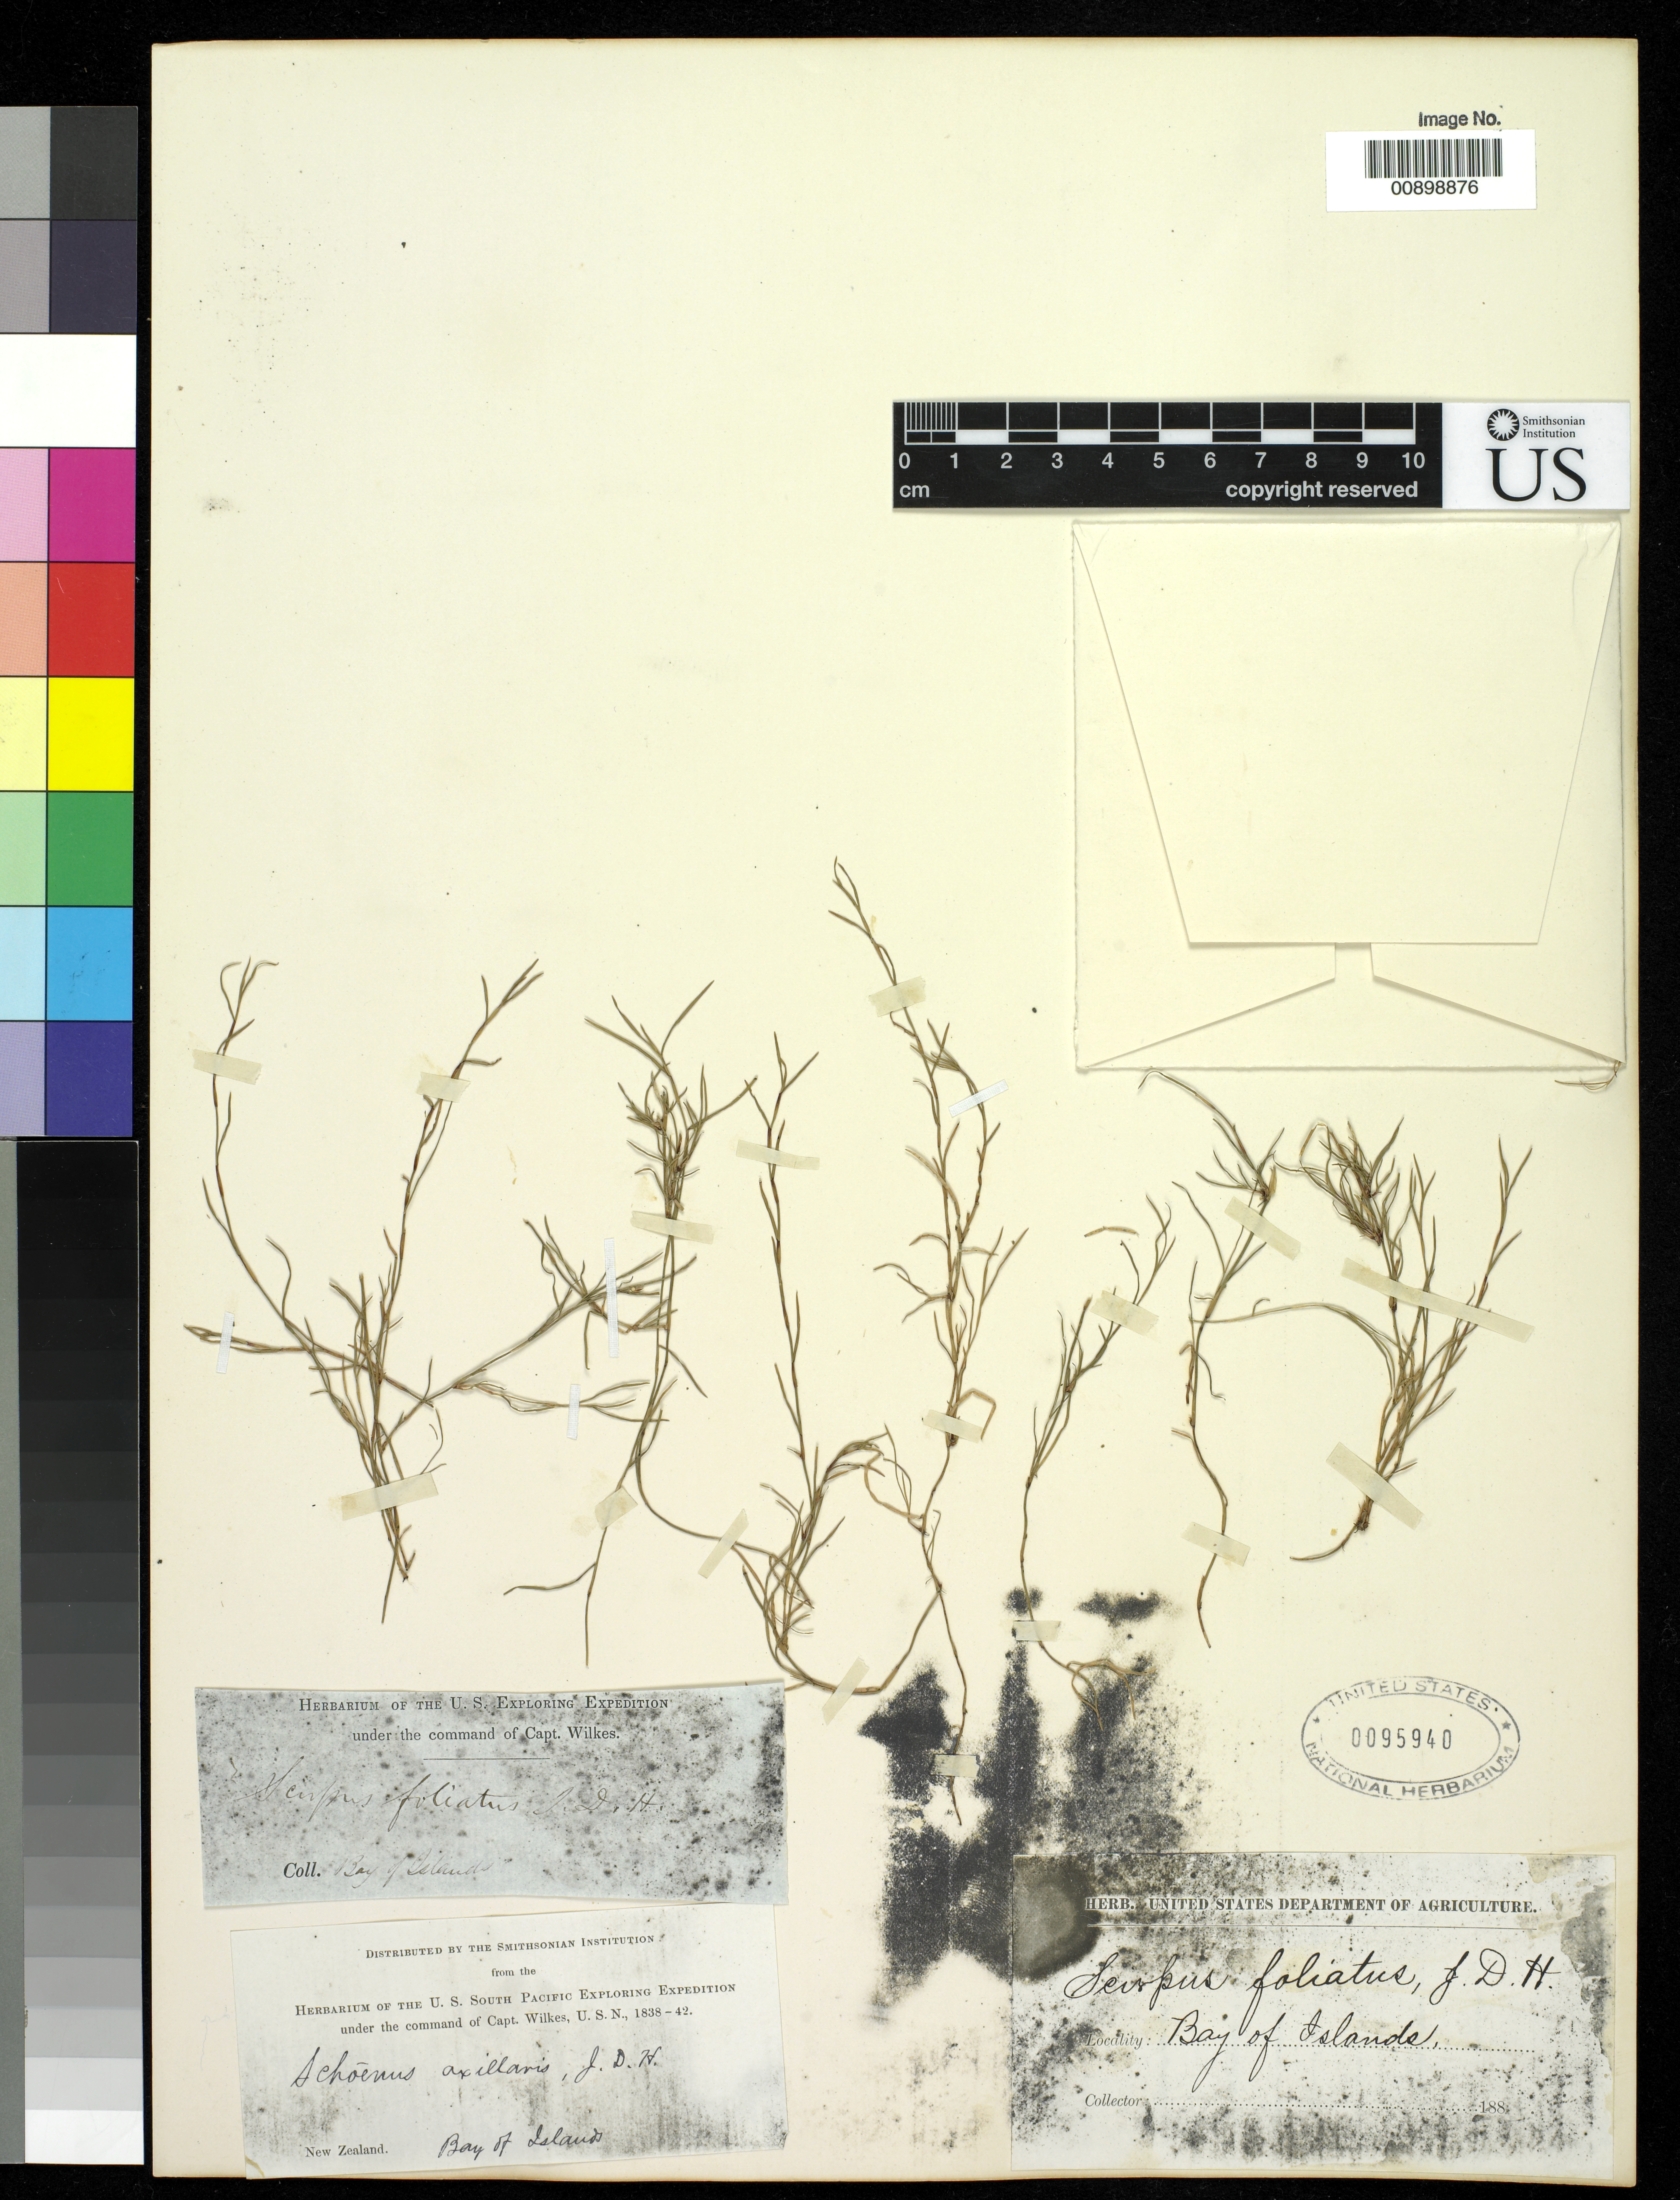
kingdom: Plantae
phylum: Tracheophyta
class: Liliopsida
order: Poales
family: Cyperaceae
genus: Schoenus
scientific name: Schoenus maschalinus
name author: Roem. & Schult.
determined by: Strong, Mark T., (BOT), Smithsonian Institution - National Museum of Natural History (UNITED STATES)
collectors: Wilkes Explor. Exped.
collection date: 1838/1842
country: New Zealand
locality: Bay of Islands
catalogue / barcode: US 95940